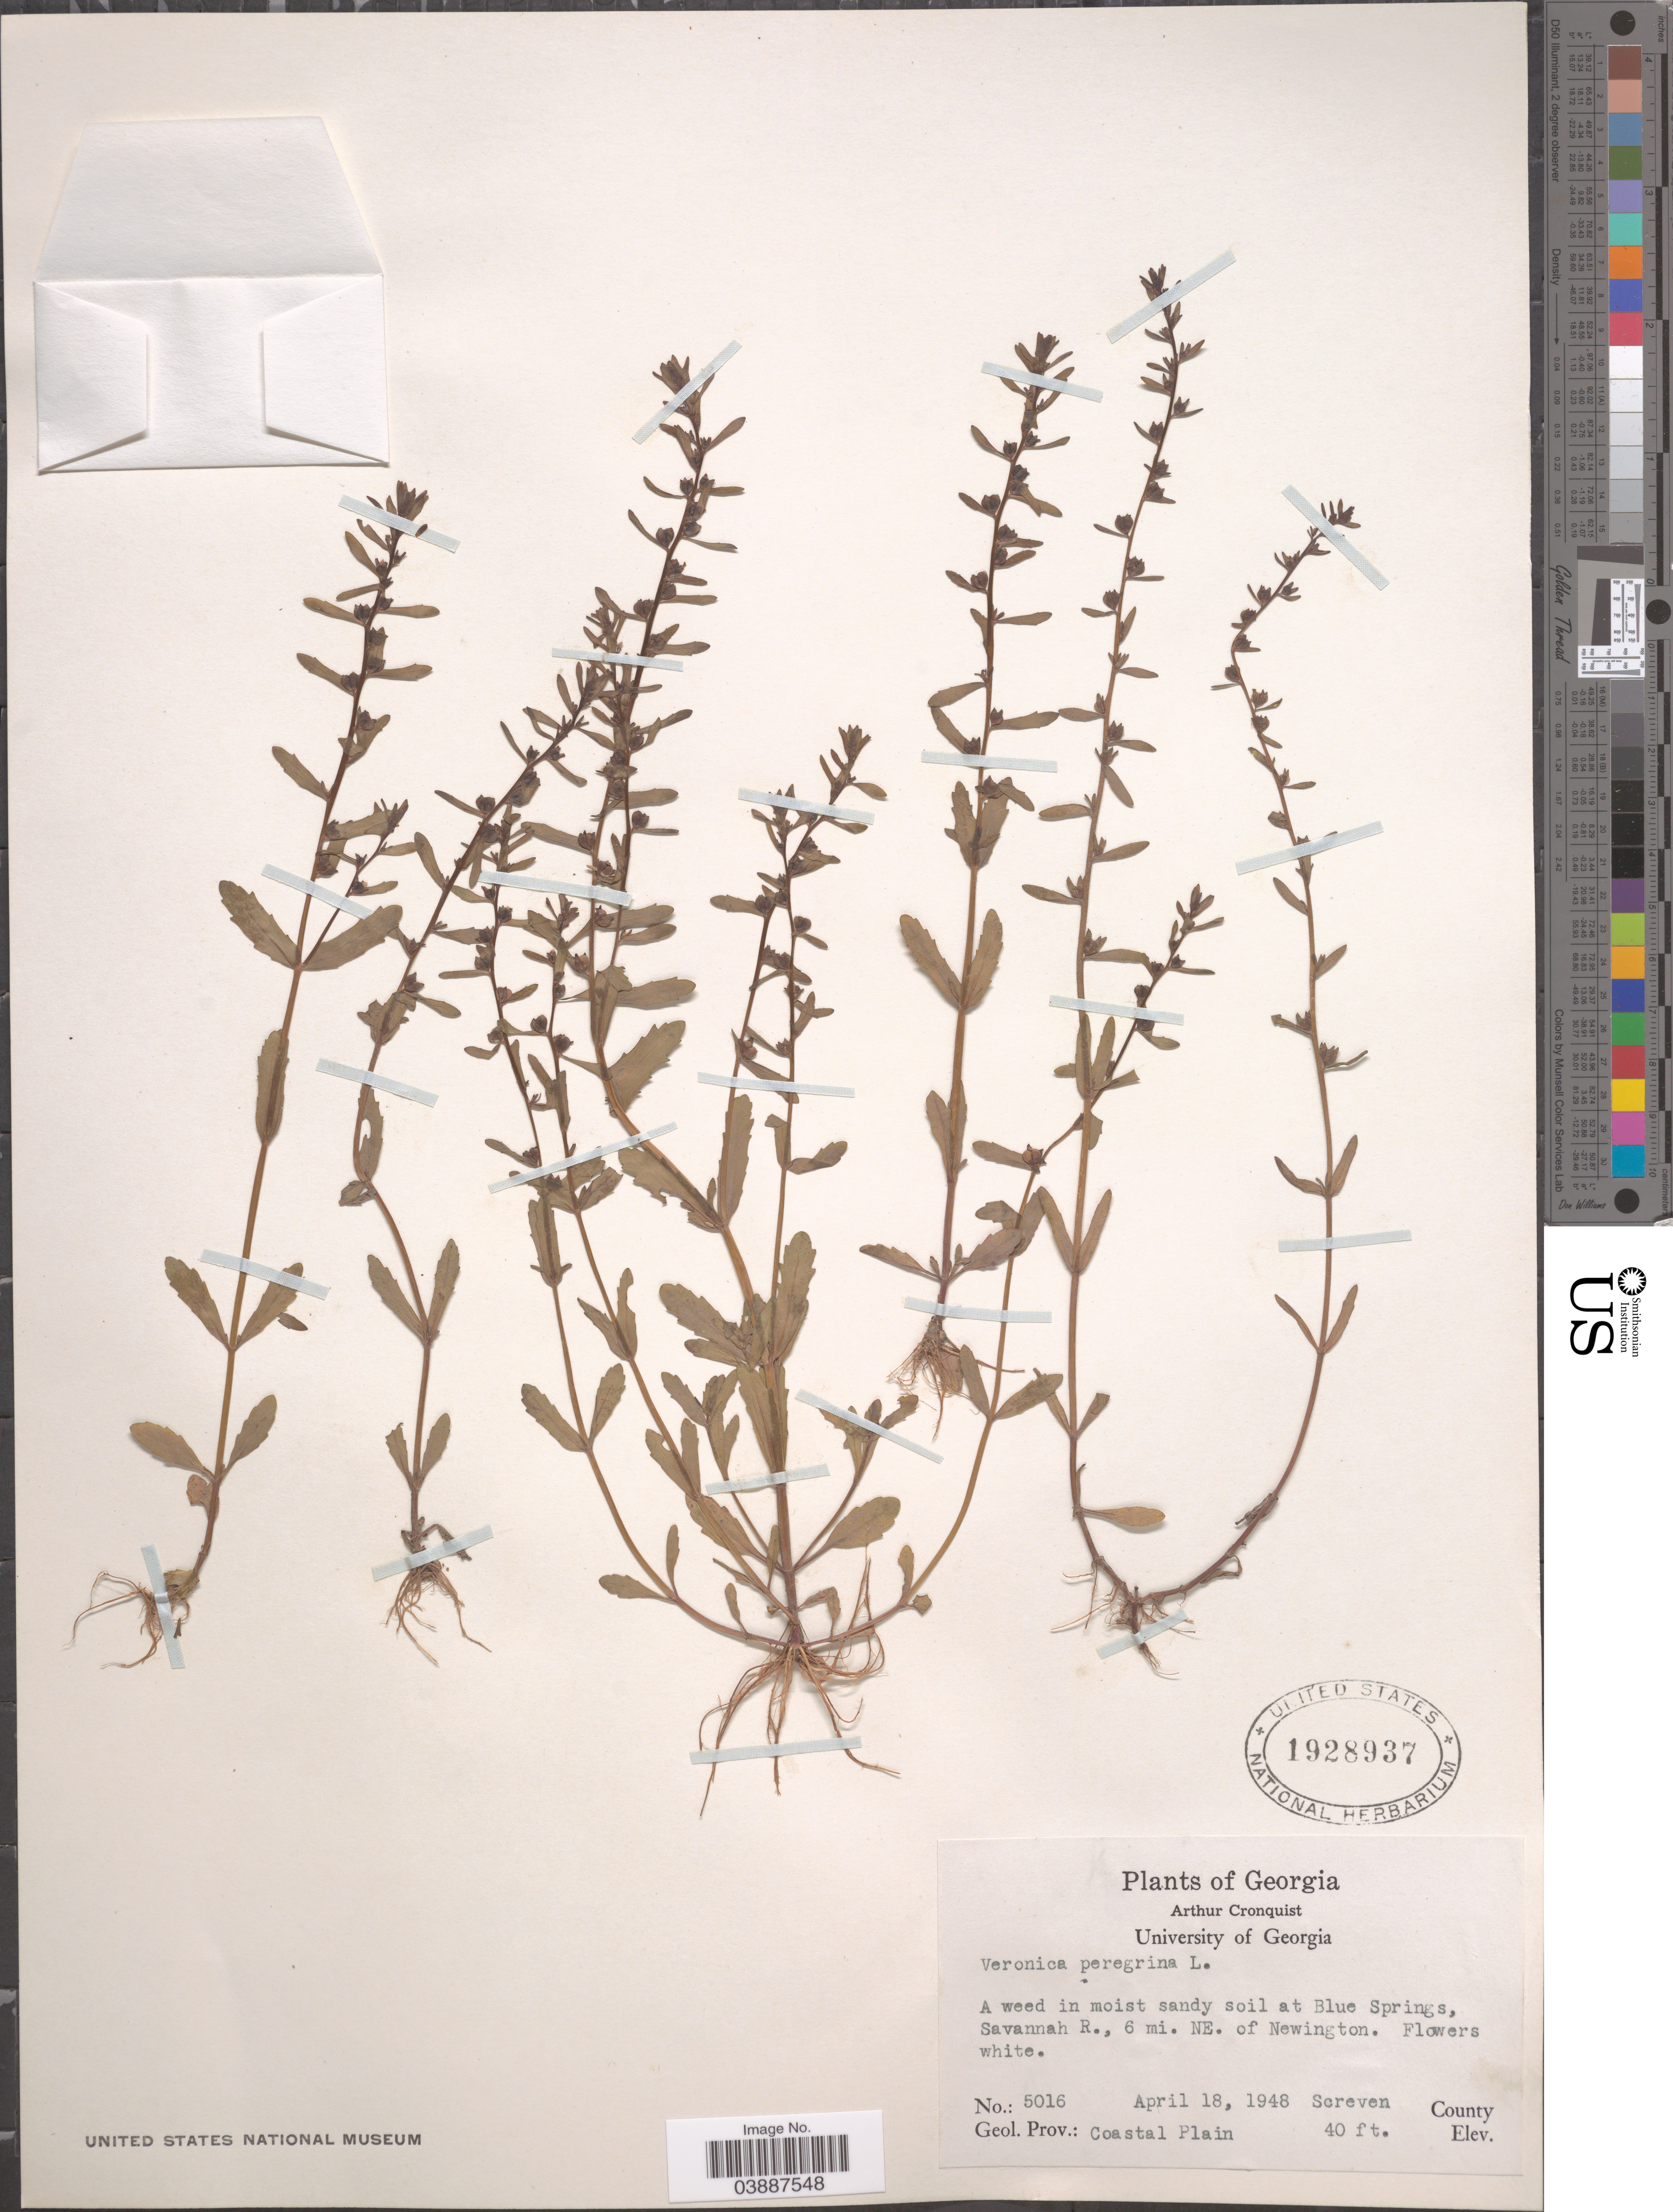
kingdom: Plantae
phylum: Tracheophyta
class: Magnoliopsida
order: Lamiales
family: Plantaginaceae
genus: Veronica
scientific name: Veronica peregrina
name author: L.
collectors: A. J. Cronquist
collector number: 5016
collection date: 1948-04-18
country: United States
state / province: Georgia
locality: A weed in moist sandy soil at Blue Springs, Savannah R., 6 mi. NE. of Newington. Screven County.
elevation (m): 12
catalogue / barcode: US 1928937